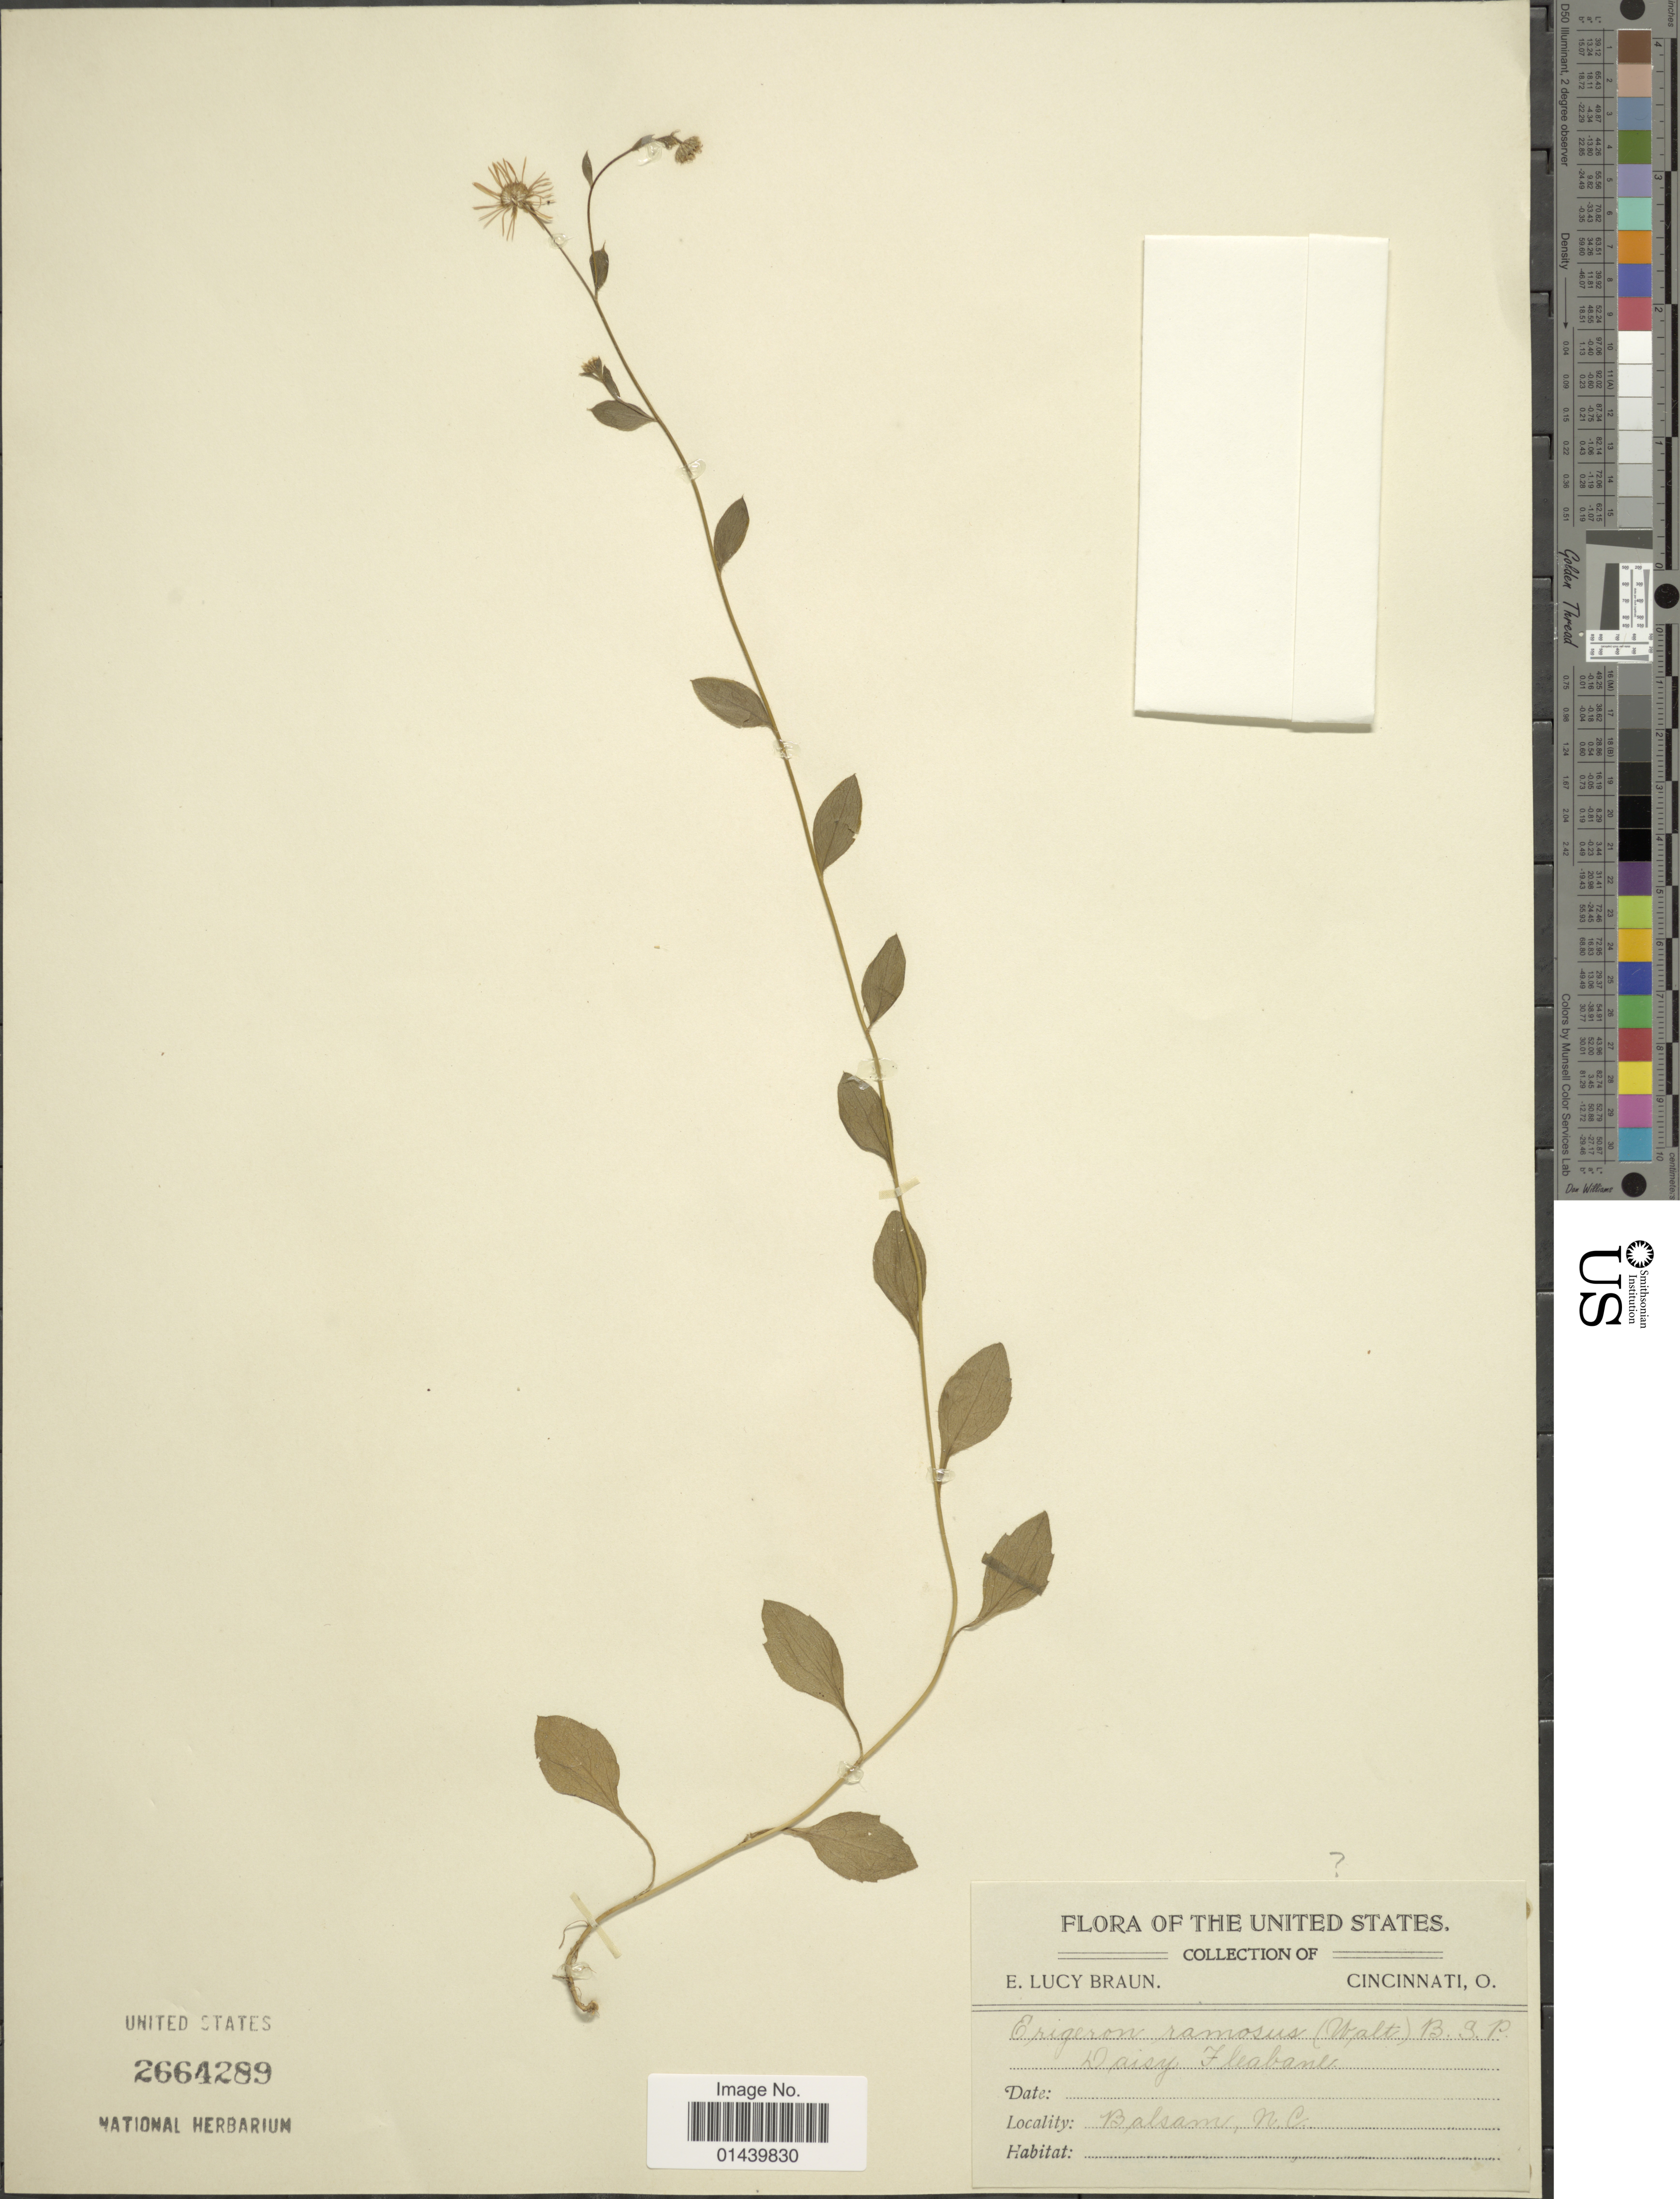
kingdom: Plantae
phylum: Tracheophyta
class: Magnoliopsida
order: Asterales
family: Asteraceae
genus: Erigeron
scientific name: Erigeron strigosus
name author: Muhl. ex Willd.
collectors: E. L. Braun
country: United States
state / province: North Carolina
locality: Balsam, N.C.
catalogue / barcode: US 2664289